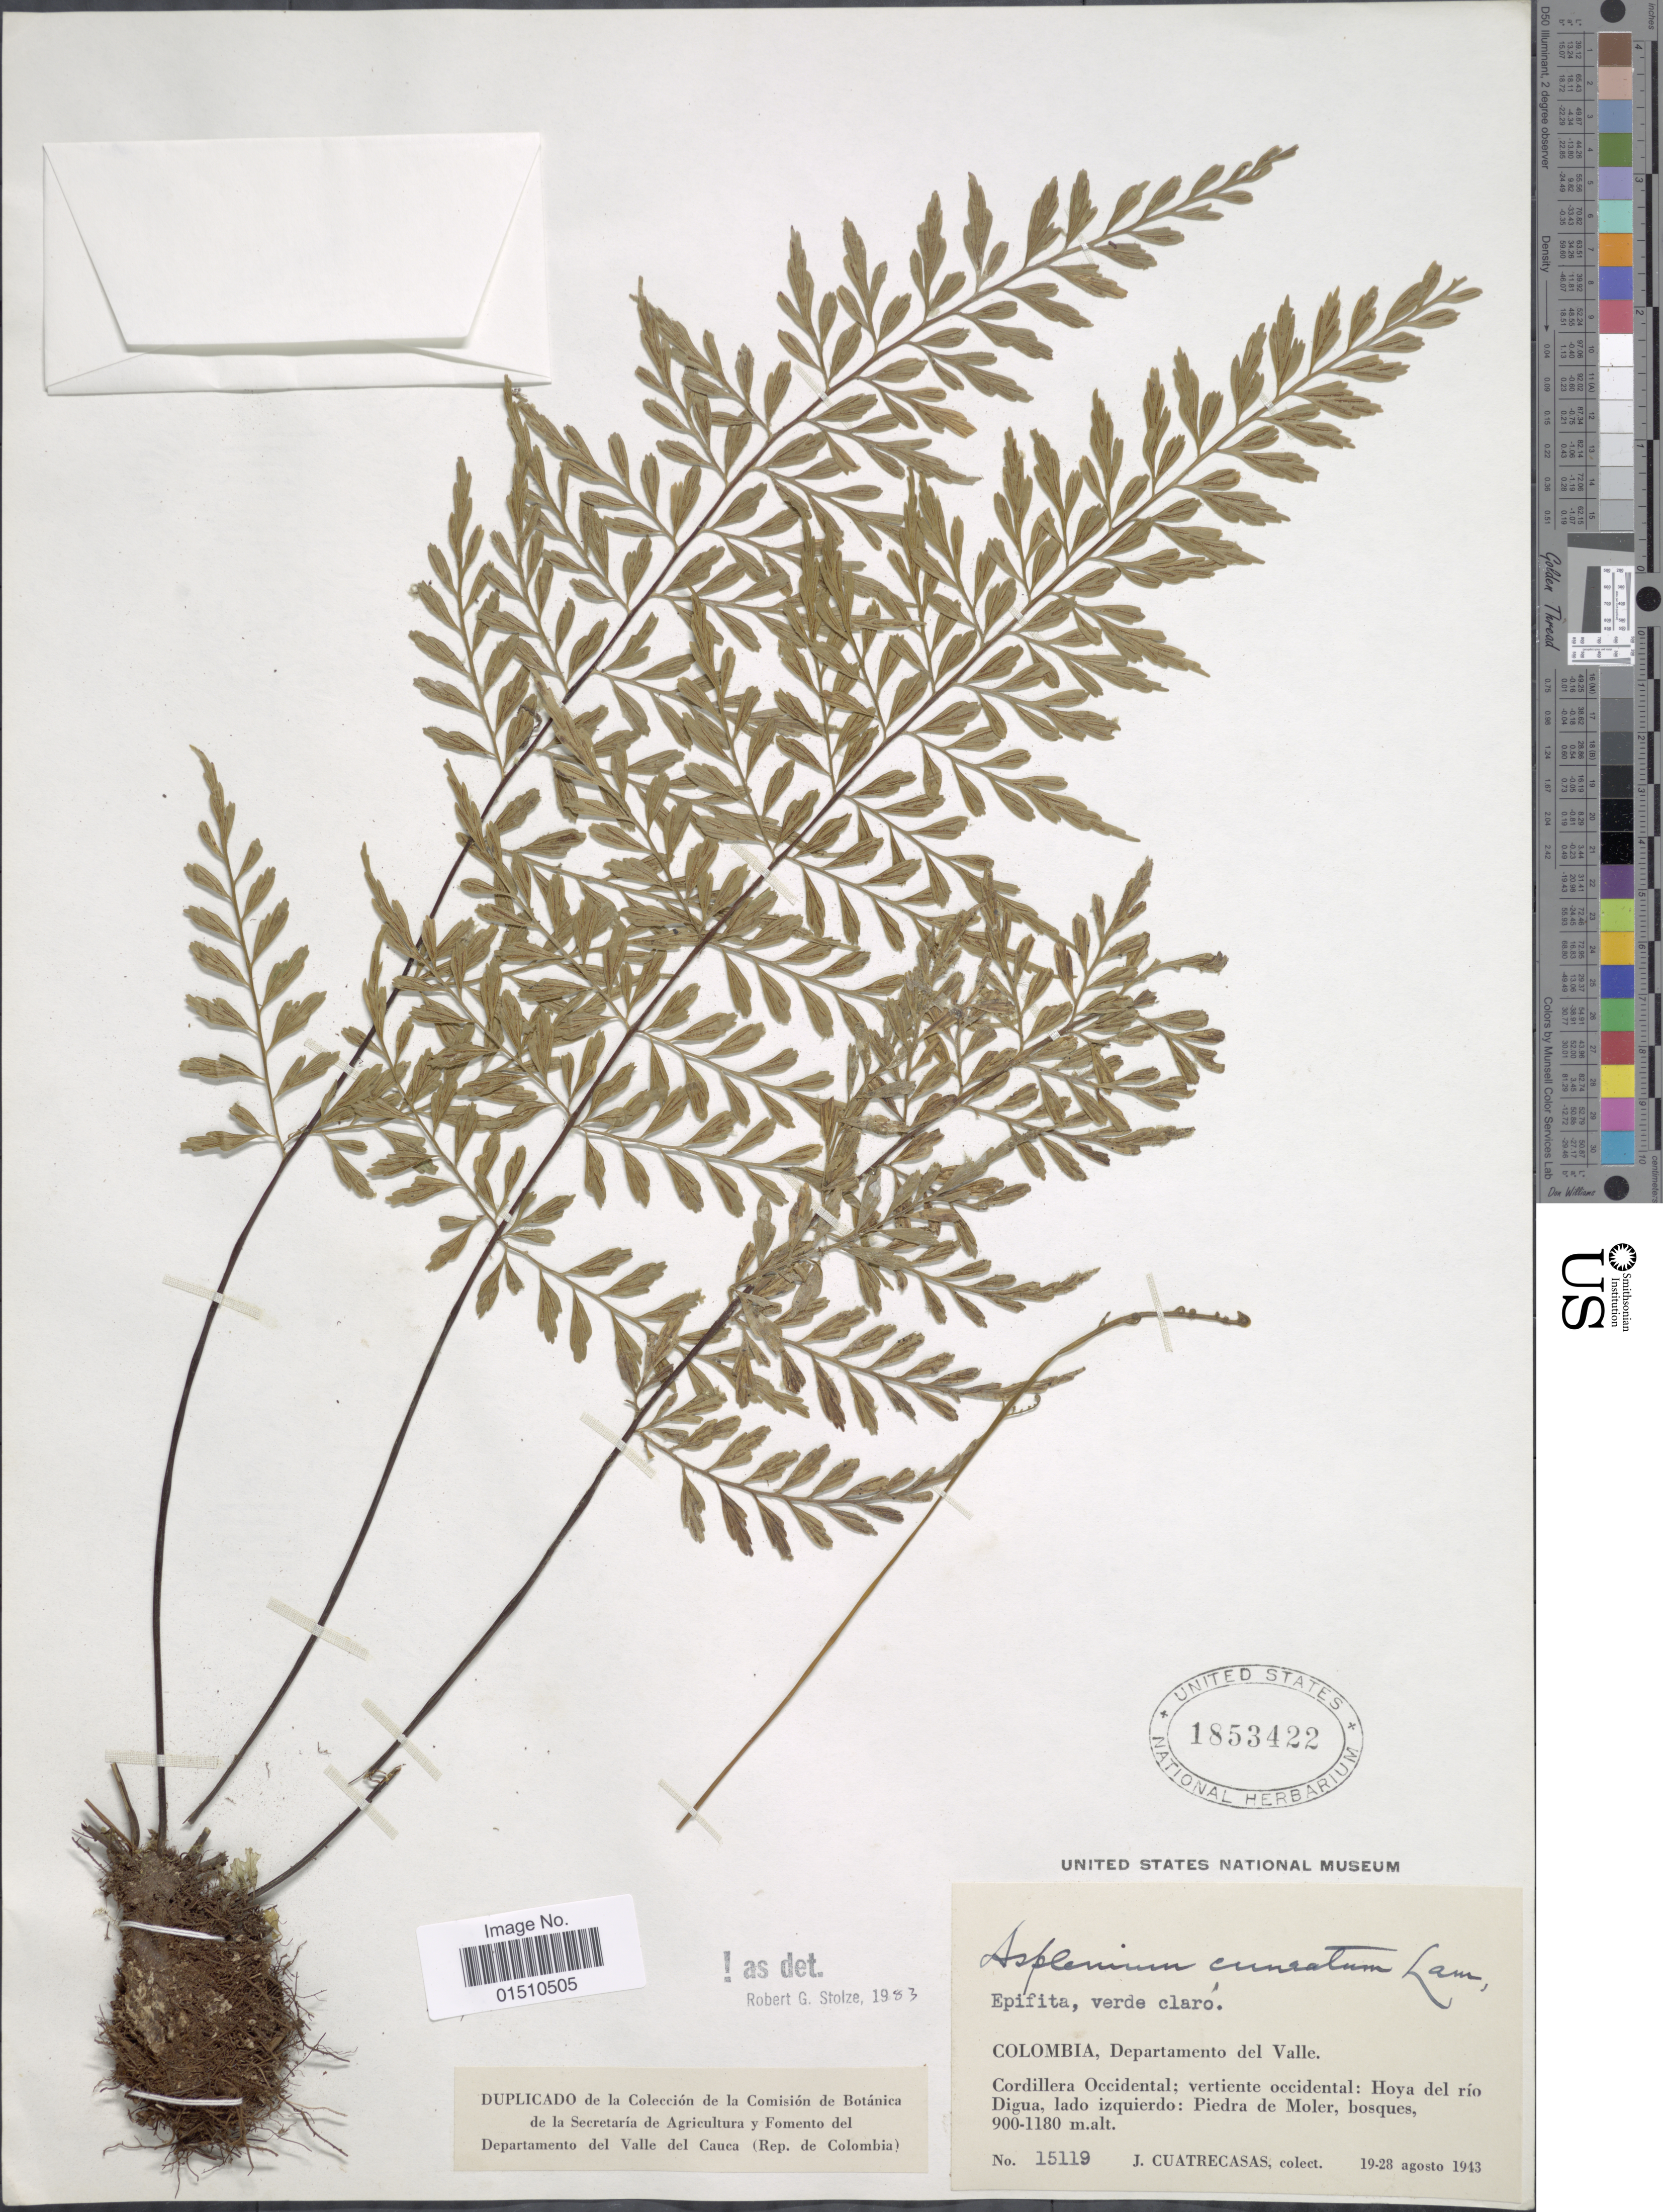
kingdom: Plantae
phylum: Tracheophyta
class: Polypodiopsida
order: Polypodiales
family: Aspleniaceae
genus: Asplenium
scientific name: Asplenium cuneatum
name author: Lam.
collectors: J. Cuatrecasas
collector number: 15119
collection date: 1943-08-19/1943-08-28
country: Colombia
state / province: Valle del Cauca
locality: Colombia, Departamento del Valle, Cordillera Occidental; vertiente occidental: Hoya del rio Digua, Iado izquierdo: Piedra de Moler, bosques.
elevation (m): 900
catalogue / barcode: US 1853422